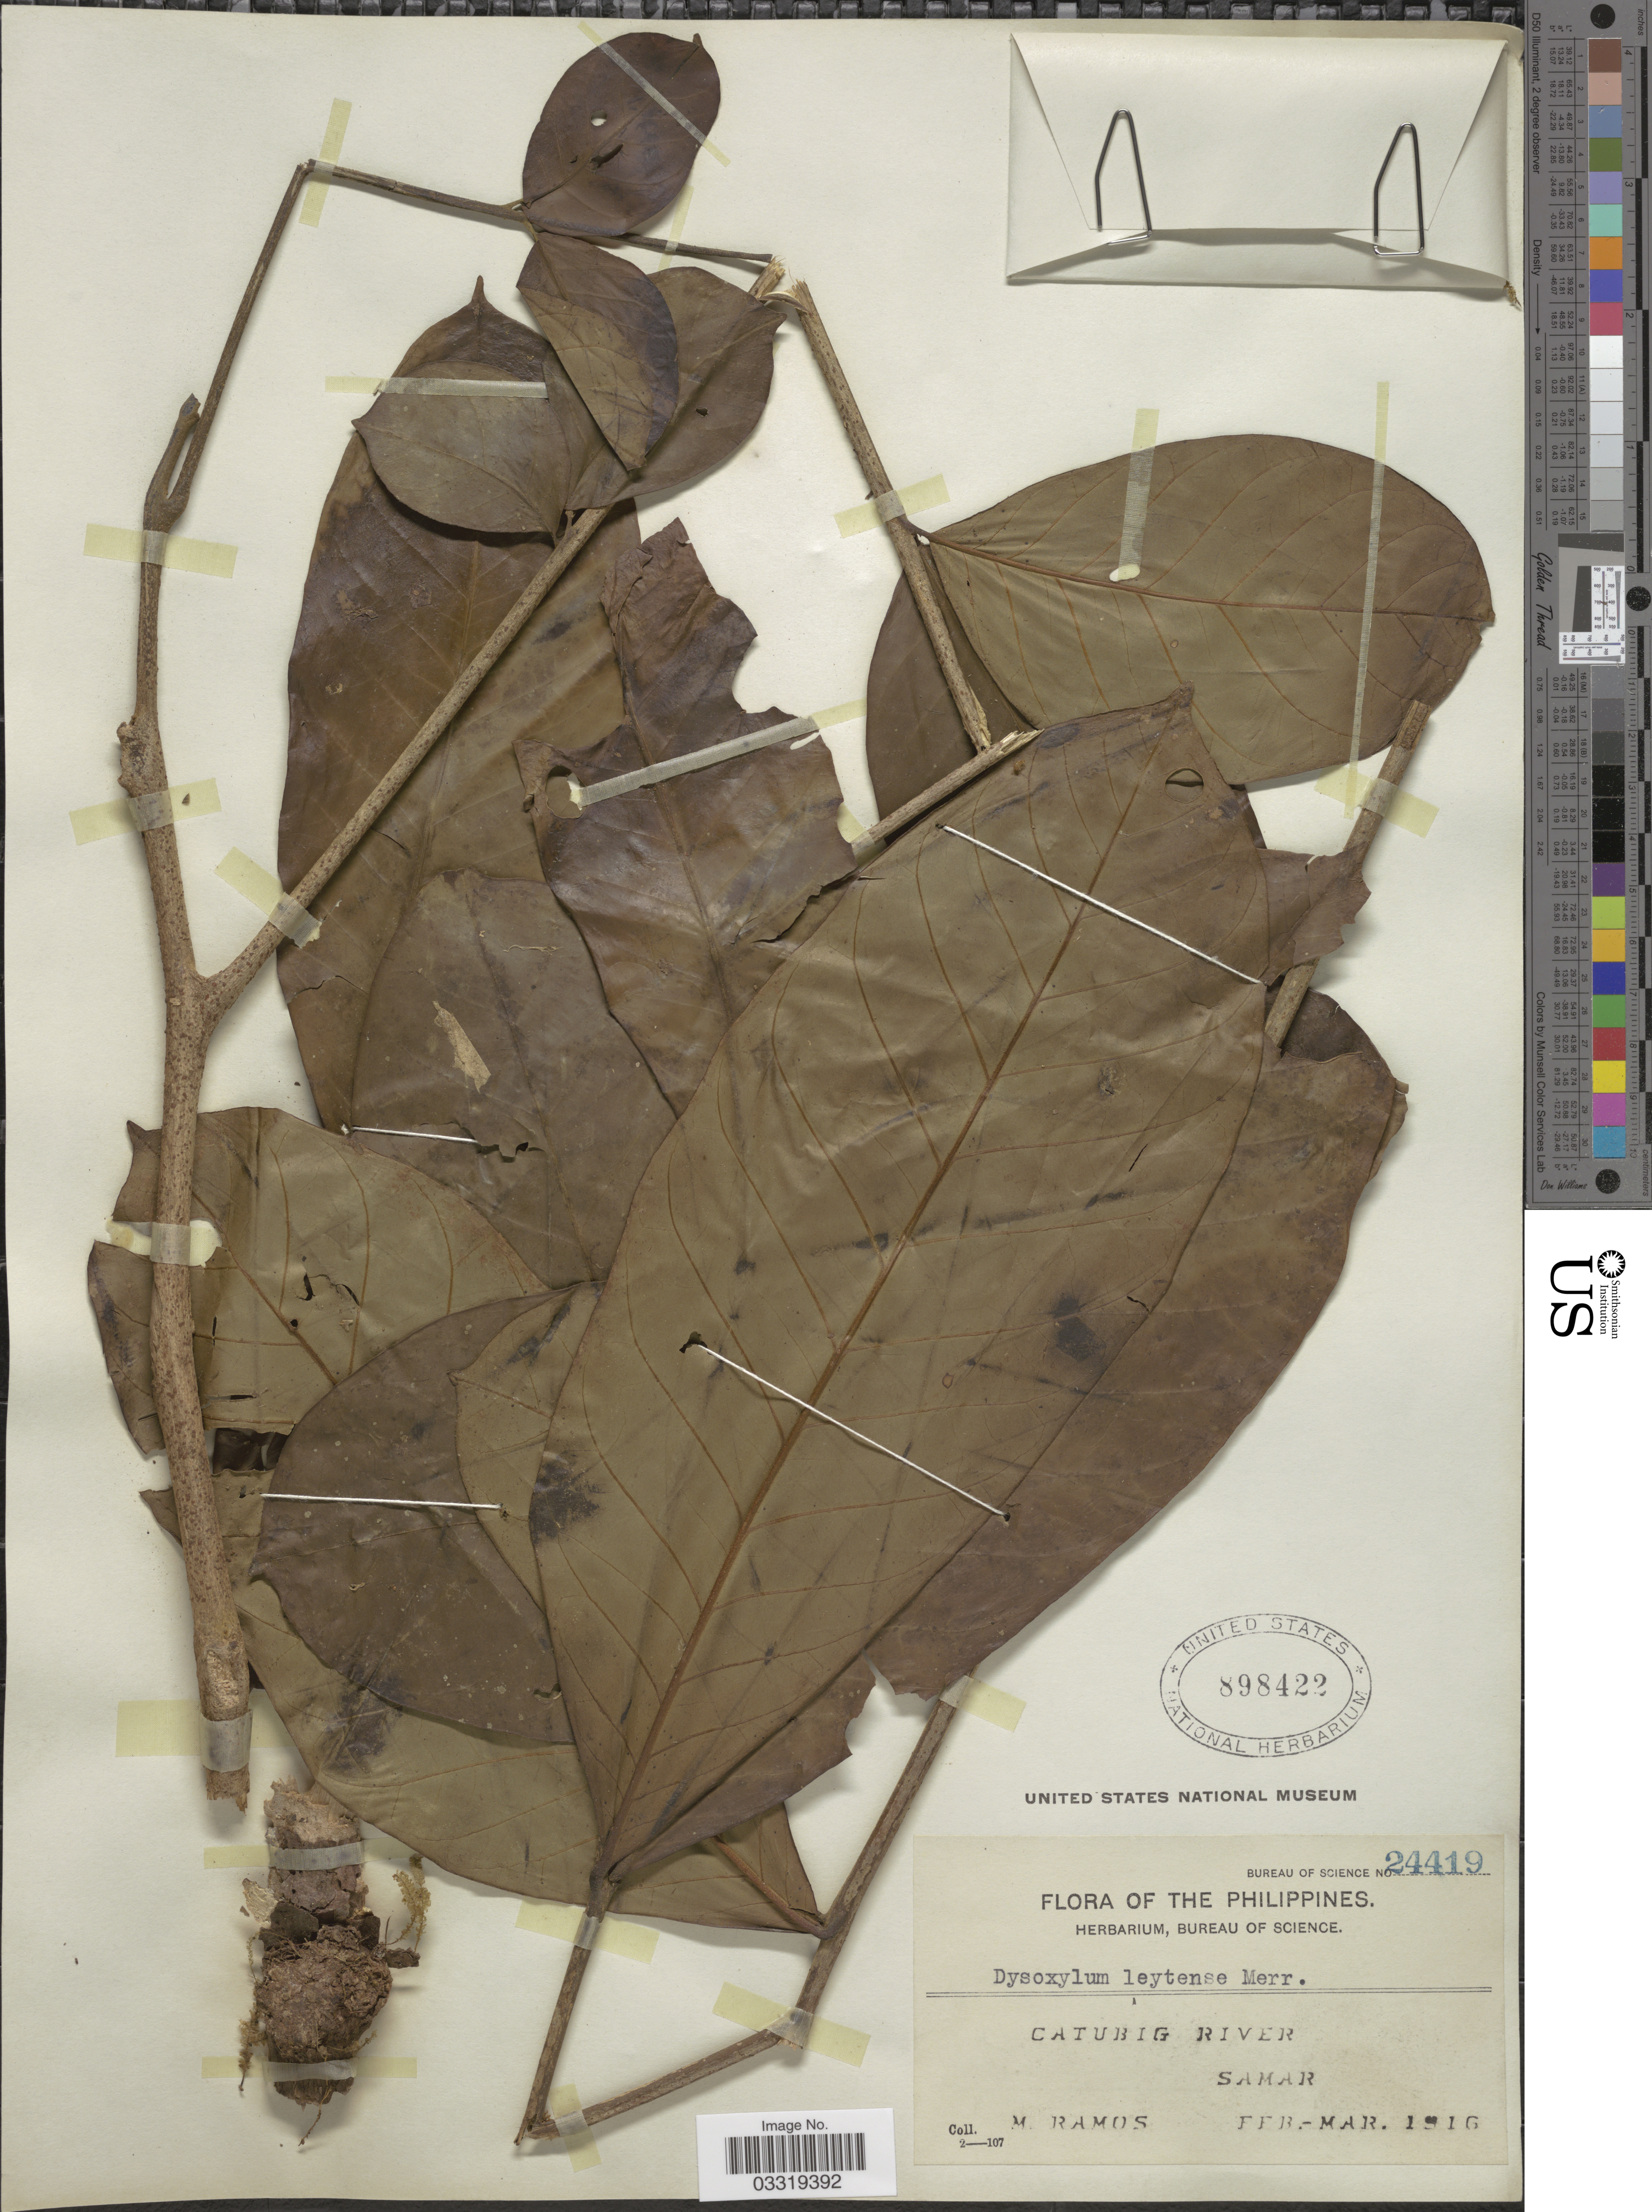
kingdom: Plantae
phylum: Tracheophyta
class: Magnoliopsida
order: Sapindales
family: Meliaceae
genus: Epicharis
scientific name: Epicharis parasitica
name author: (Osbeck) Mabb.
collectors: M. Ramos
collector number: Bureau of Science 24419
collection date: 1916-02/1916-03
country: Philippines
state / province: Eastern Visayas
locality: Catubig River, Samar.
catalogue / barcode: US 898422